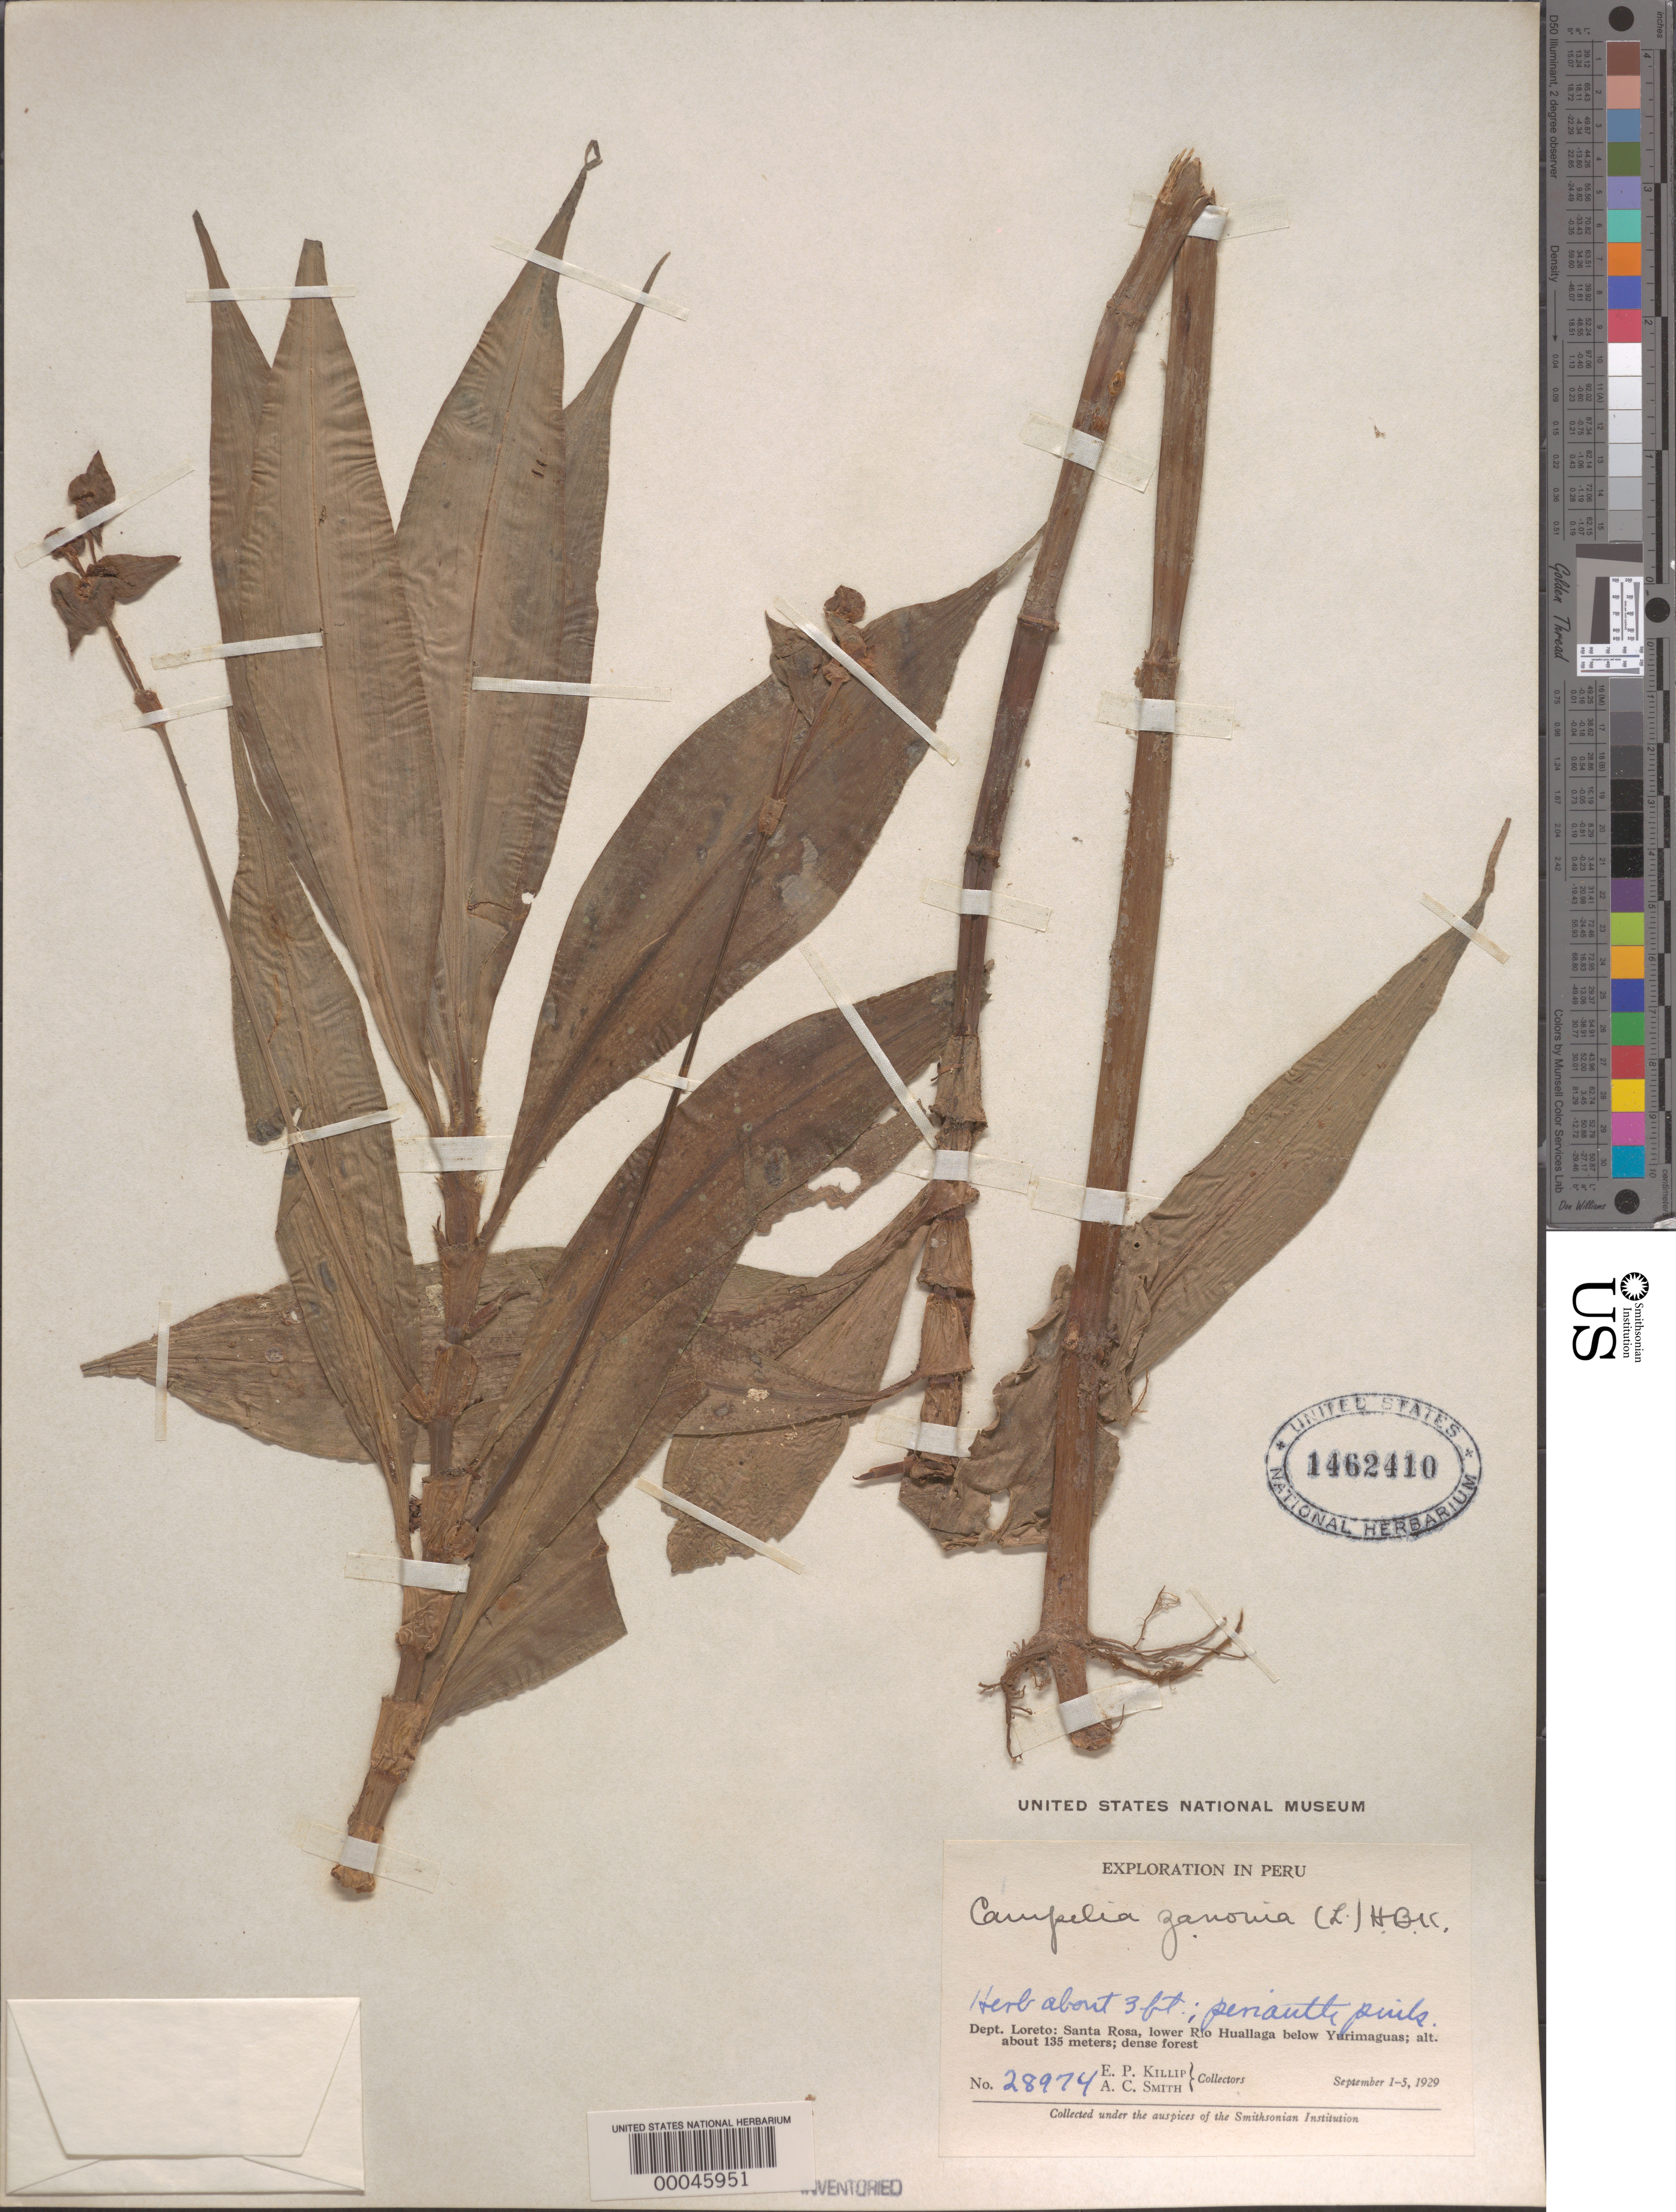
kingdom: Plantae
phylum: Tracheophyta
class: Liliopsida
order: Commelinales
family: Commelinaceae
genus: Tradescantia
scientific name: Tradescantia zanonia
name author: (L.) Sw.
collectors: E. P. Killip & A. C. Smith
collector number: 28974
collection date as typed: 01 Sep 1929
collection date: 1929-09-01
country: Peru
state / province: Loreto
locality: Santa rosa, lower rio huallaga below yurimaguas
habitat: Dense forest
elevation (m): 135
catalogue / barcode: US 1462410